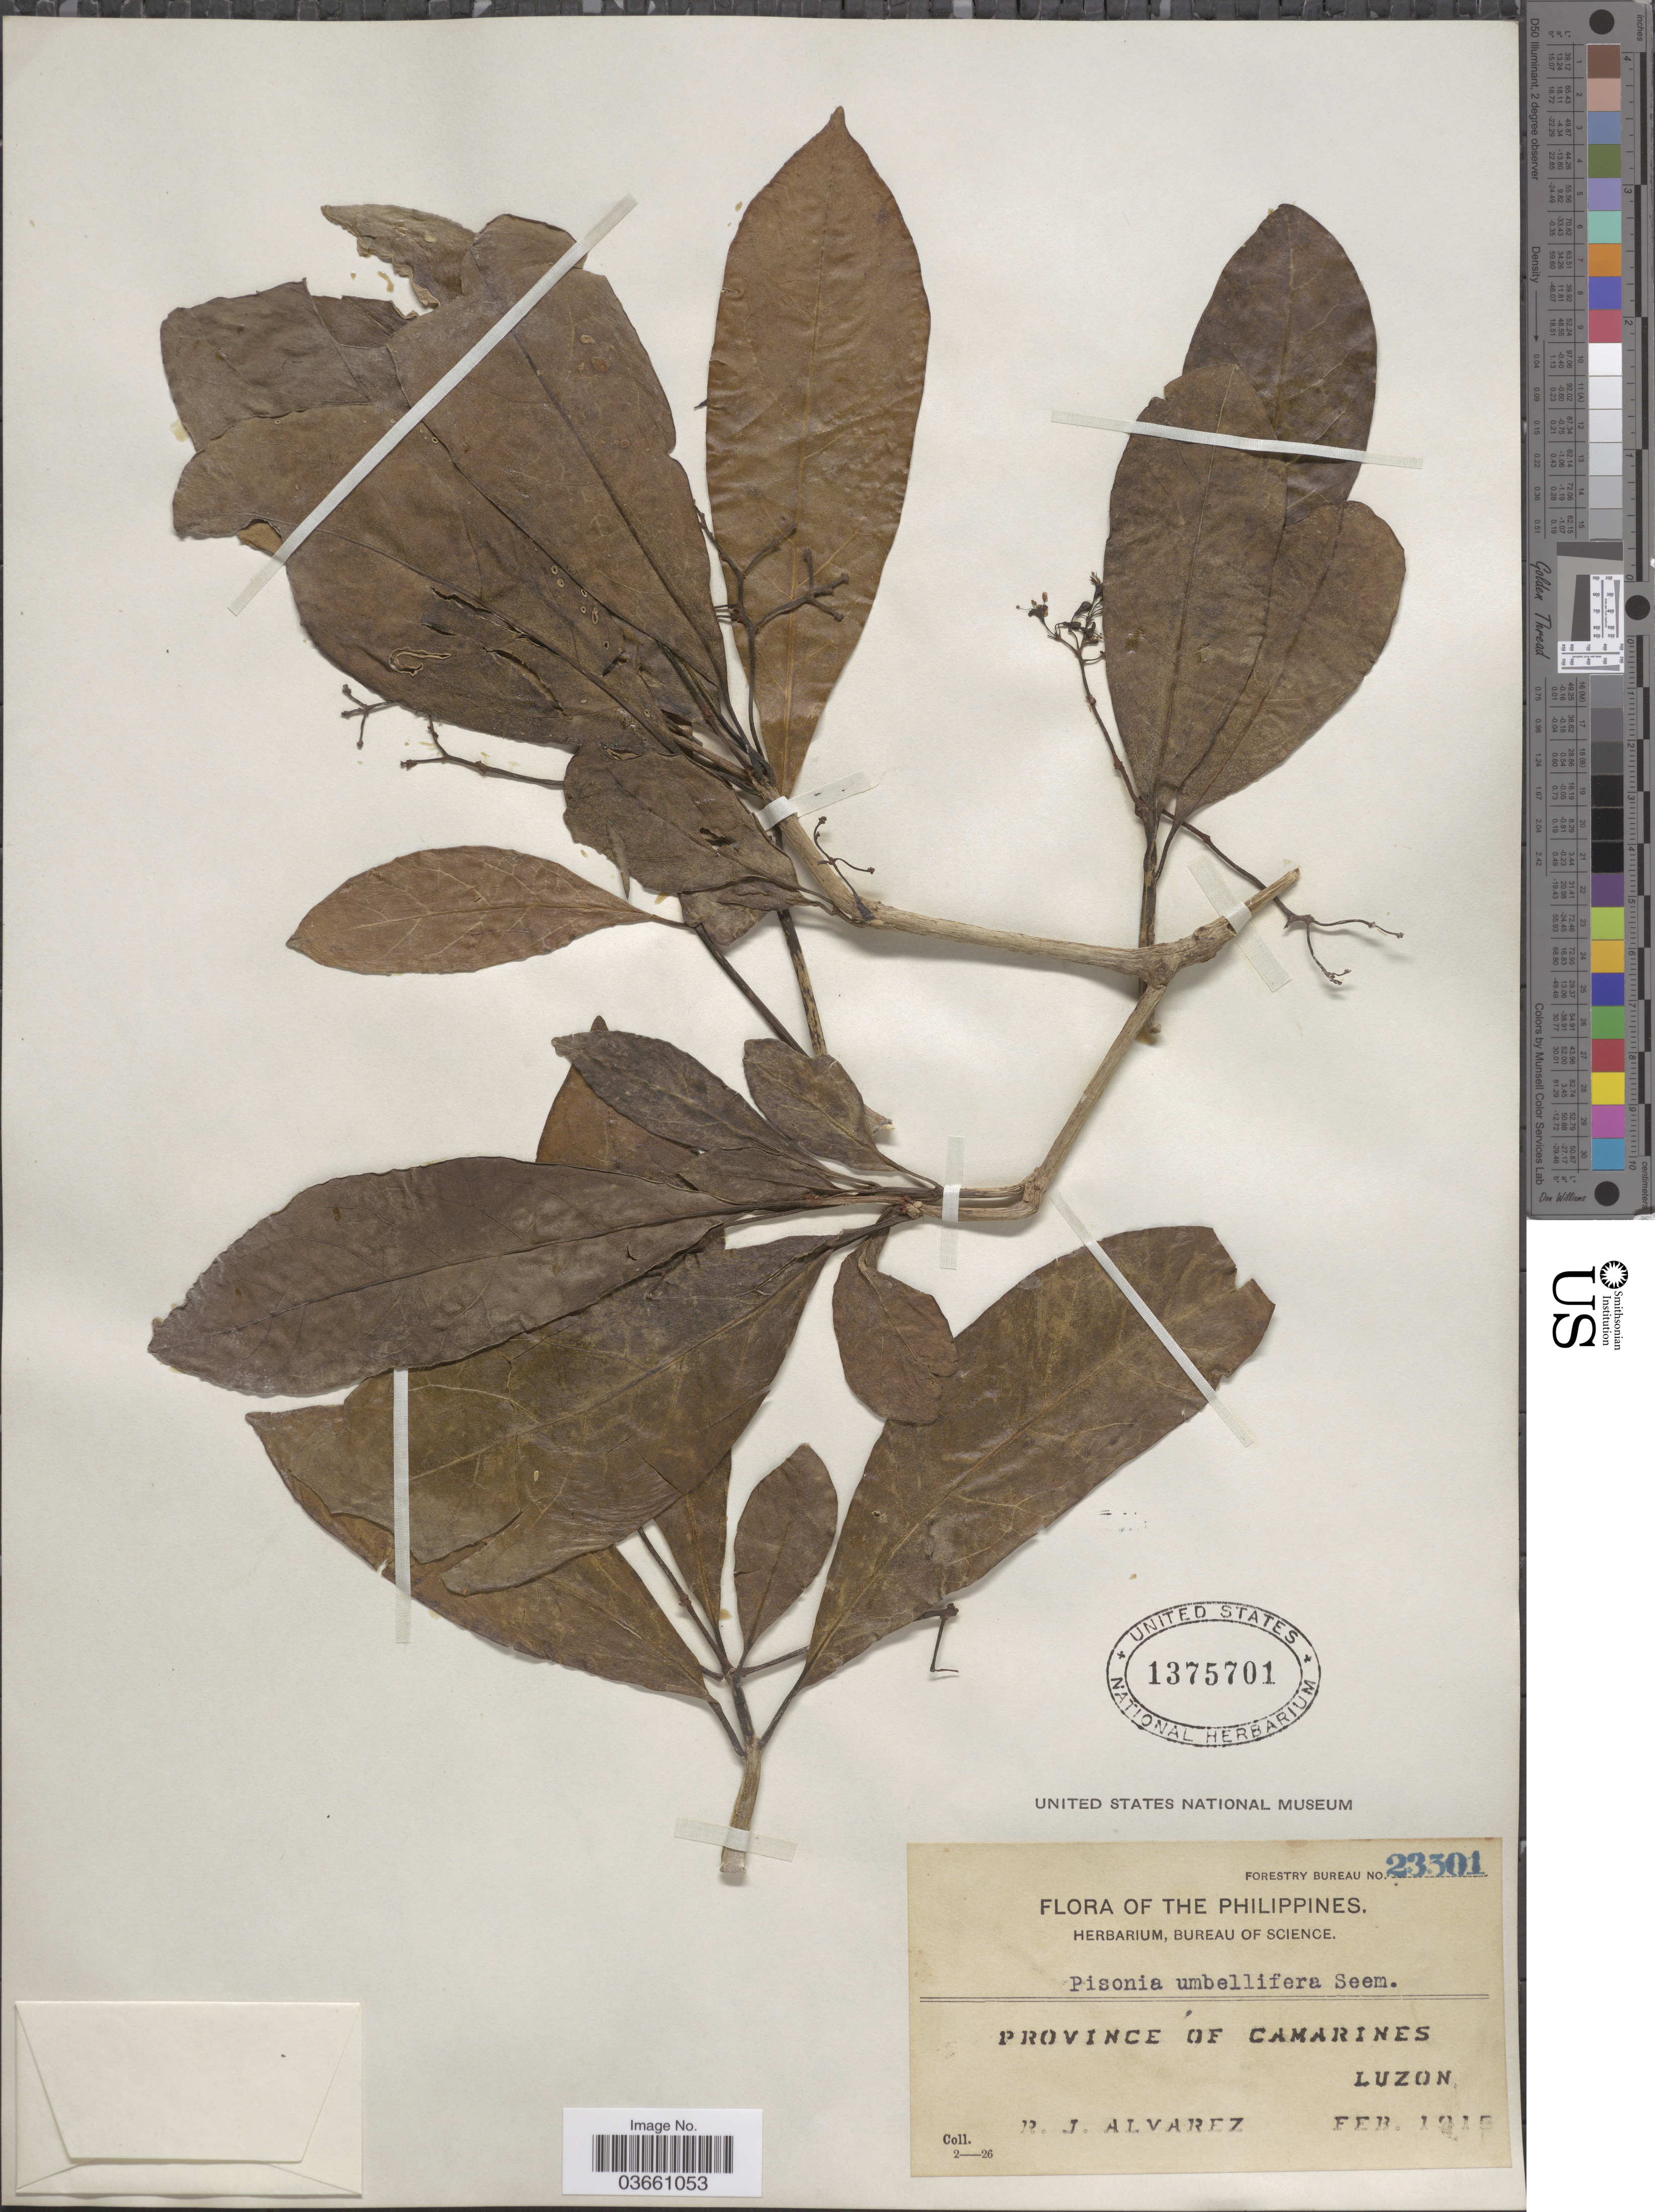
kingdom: Plantae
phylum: Tracheophyta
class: Magnoliopsida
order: Caryophyllales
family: Nyctaginaceae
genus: Pisonia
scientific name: Pisonia umbellifera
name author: (J.R. Forst. & G. Forst.) Seem.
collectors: R. Alvarez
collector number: Forestry Bureau 23301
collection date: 1915-02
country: Philippines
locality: Province of Camarines. Luzon.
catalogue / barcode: US 1375701